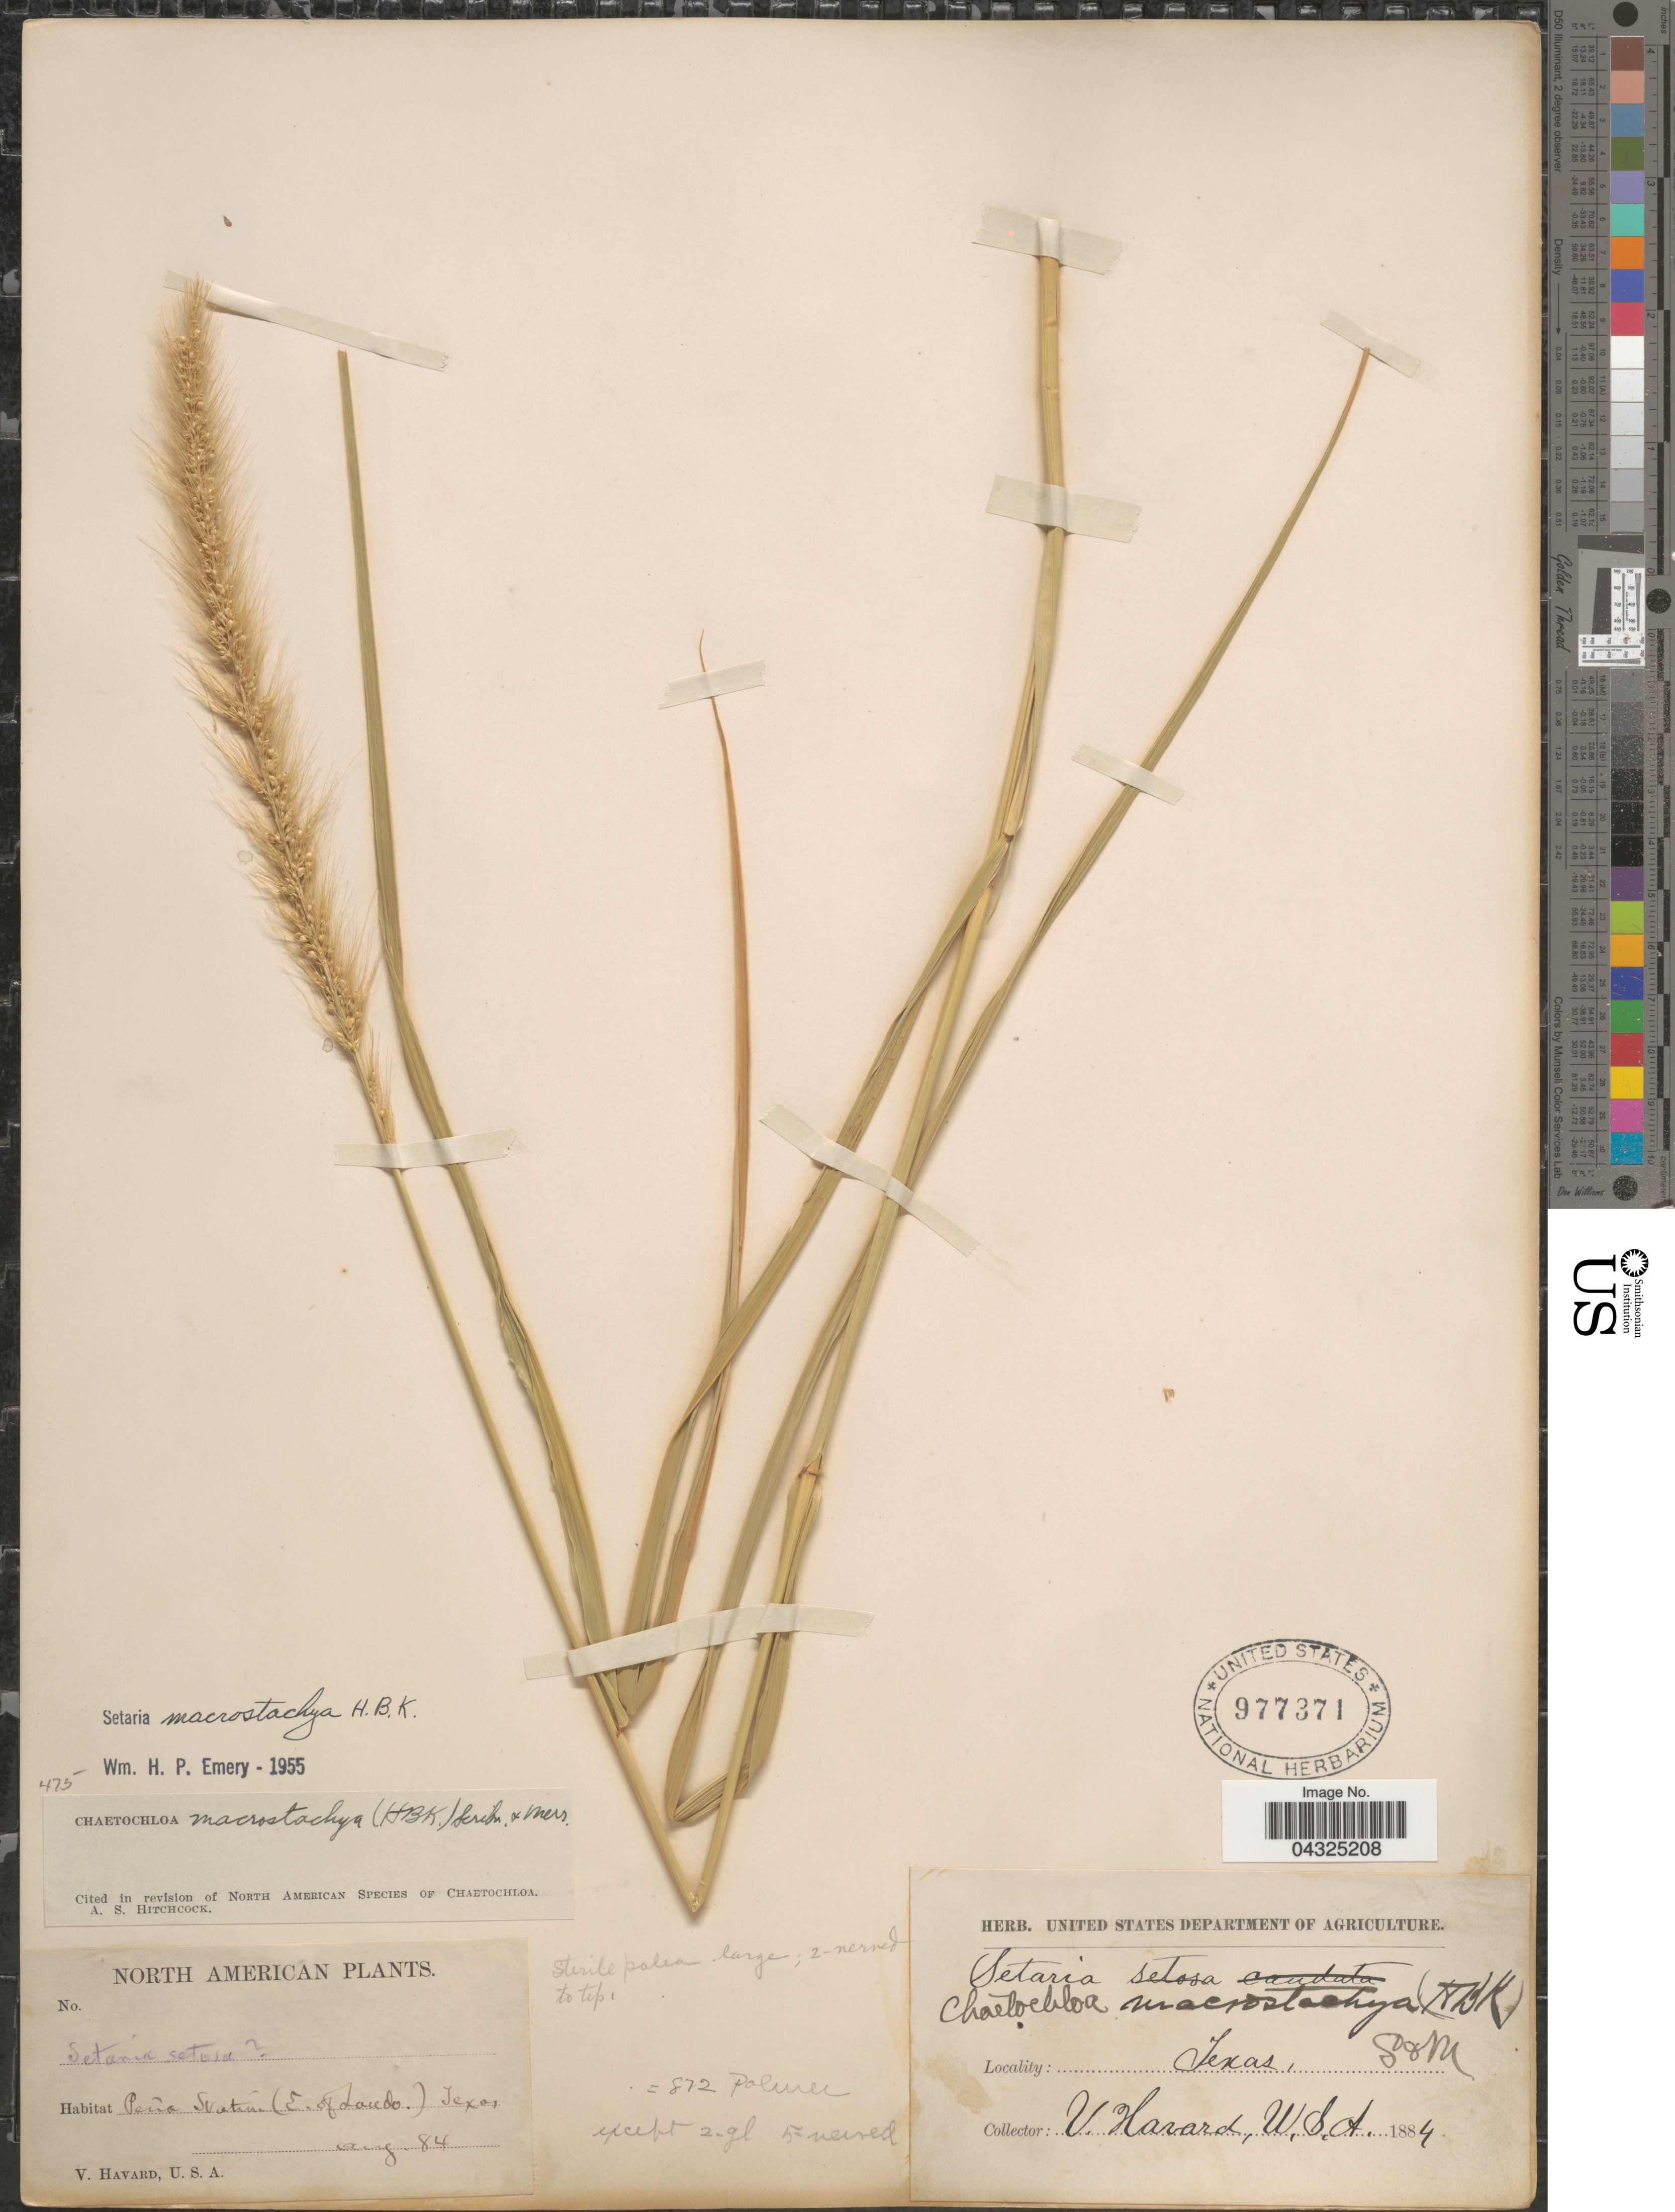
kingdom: Plantae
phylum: Tracheophyta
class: Liliopsida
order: Poales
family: Poaceae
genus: Setaria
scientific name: Setaria macrostachya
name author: Kunth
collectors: V. Havard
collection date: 1884-08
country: United States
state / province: Texas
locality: Peña Station (E. of Laredo).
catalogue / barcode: US 977371